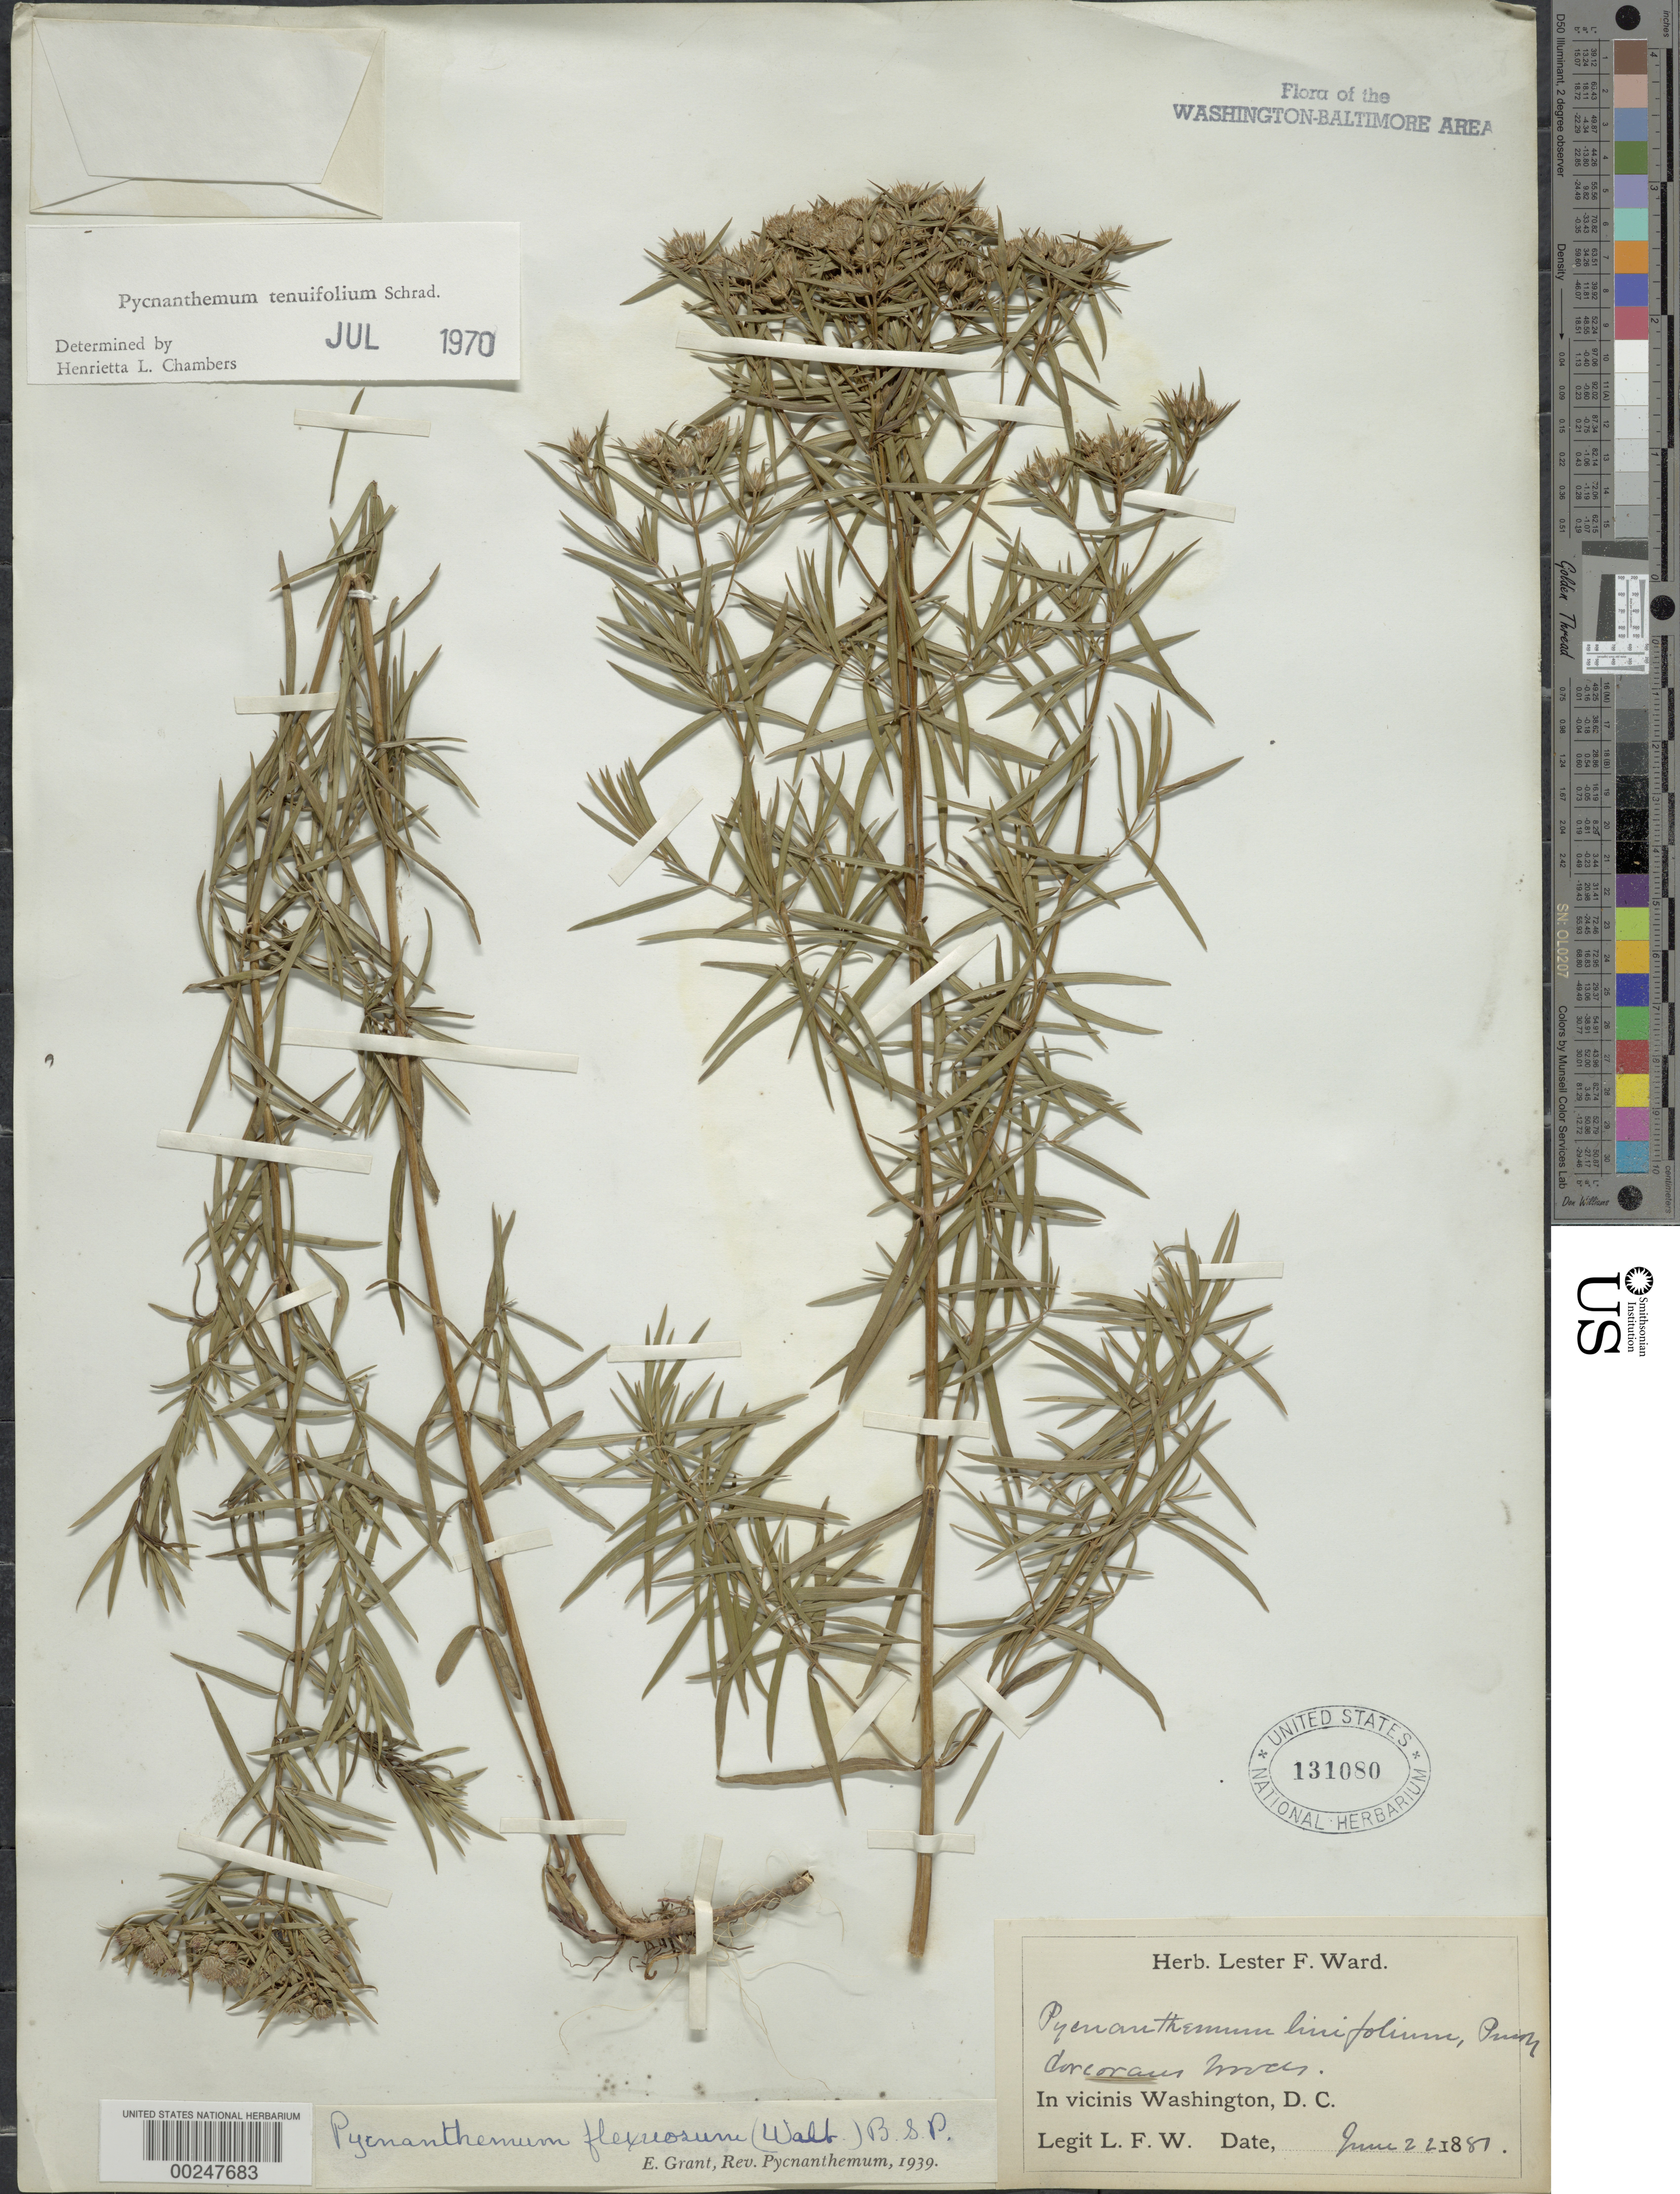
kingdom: Plantae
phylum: Tracheophyta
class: Magnoliopsida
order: Lamiales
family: Lamiaceae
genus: Pycnanthemum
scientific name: Pycnanthemum tenuifolium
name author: Schrad.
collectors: L. F. Ward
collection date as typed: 22 Jun 1881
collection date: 1881-06-22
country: United States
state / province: District of Columbia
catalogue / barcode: US 131080